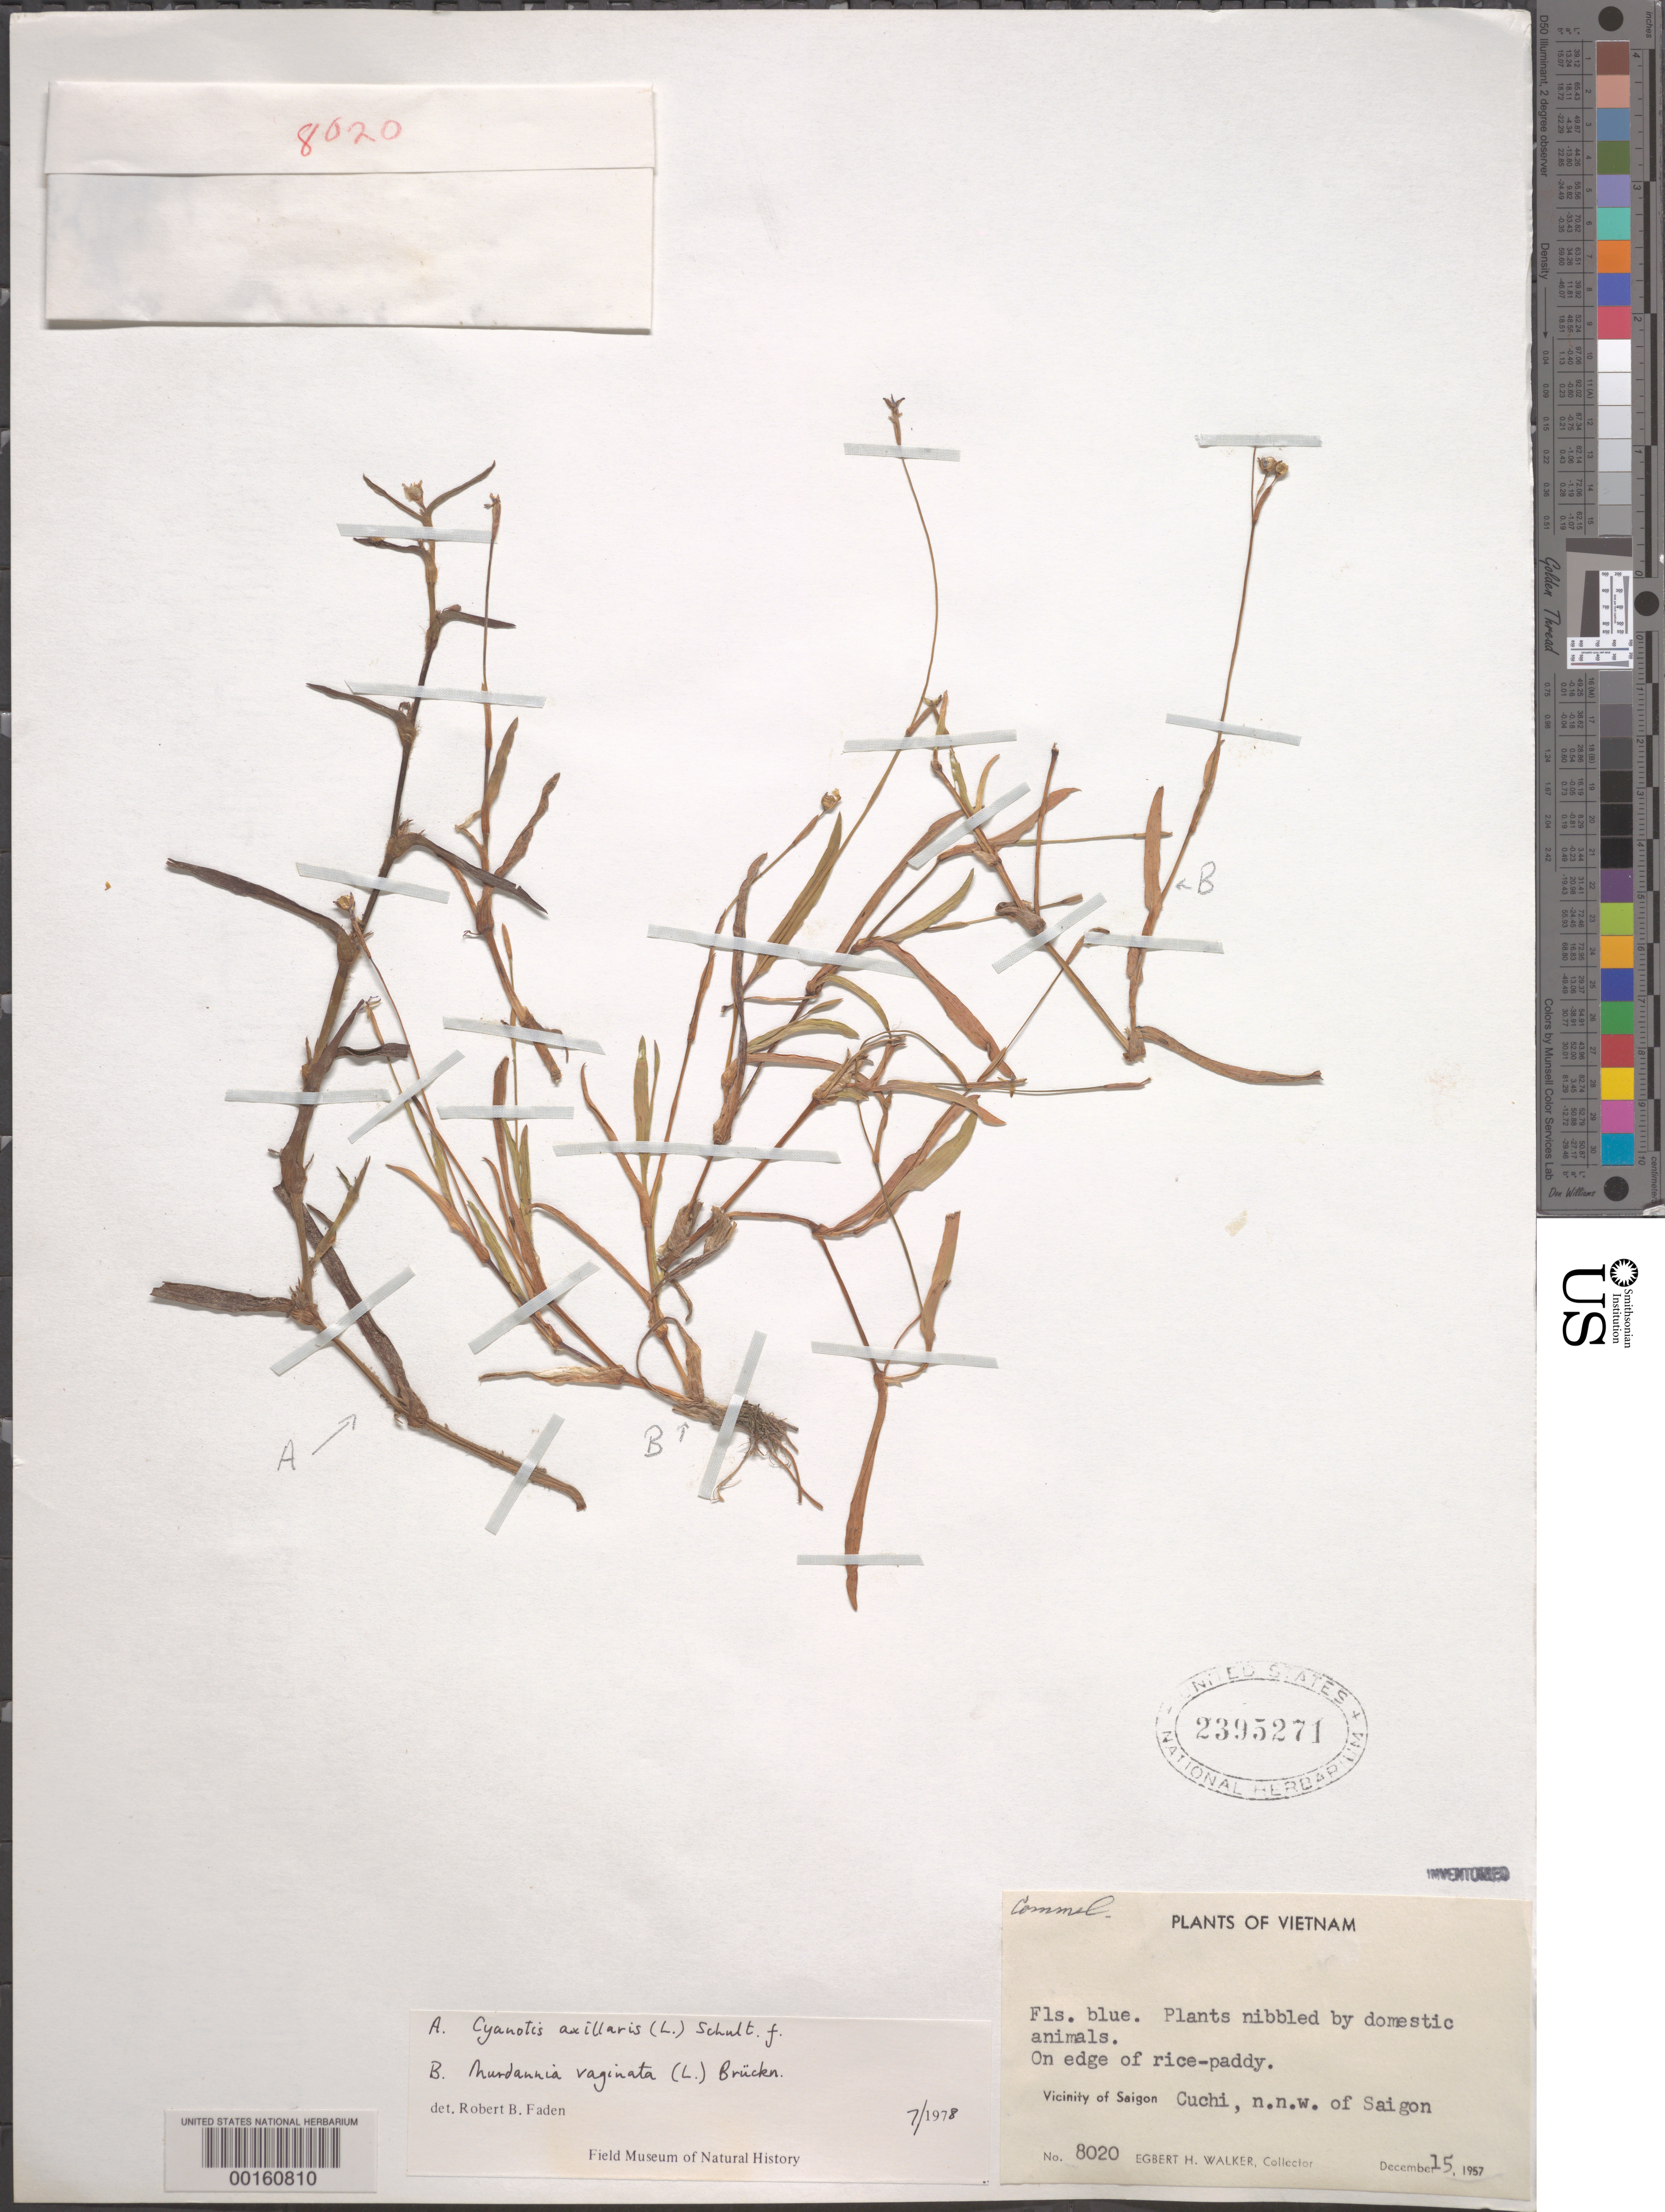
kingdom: Plantae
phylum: Tracheophyta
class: Liliopsida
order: Commelinales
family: Commelinaceae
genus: Murdannia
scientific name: Murdannia vaginata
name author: (L.) G. Brückn.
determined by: Faden, Robert B., (US), Smithsonian Institution - National Museum of Natural History (UNITED STATES)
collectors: E. H. Walker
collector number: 8020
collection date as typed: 15 Dec 1957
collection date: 1957-12-15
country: Vietnam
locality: Cuchi; nnw of ho chi minh city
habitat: Edge of rice paddies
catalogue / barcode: US 2395271